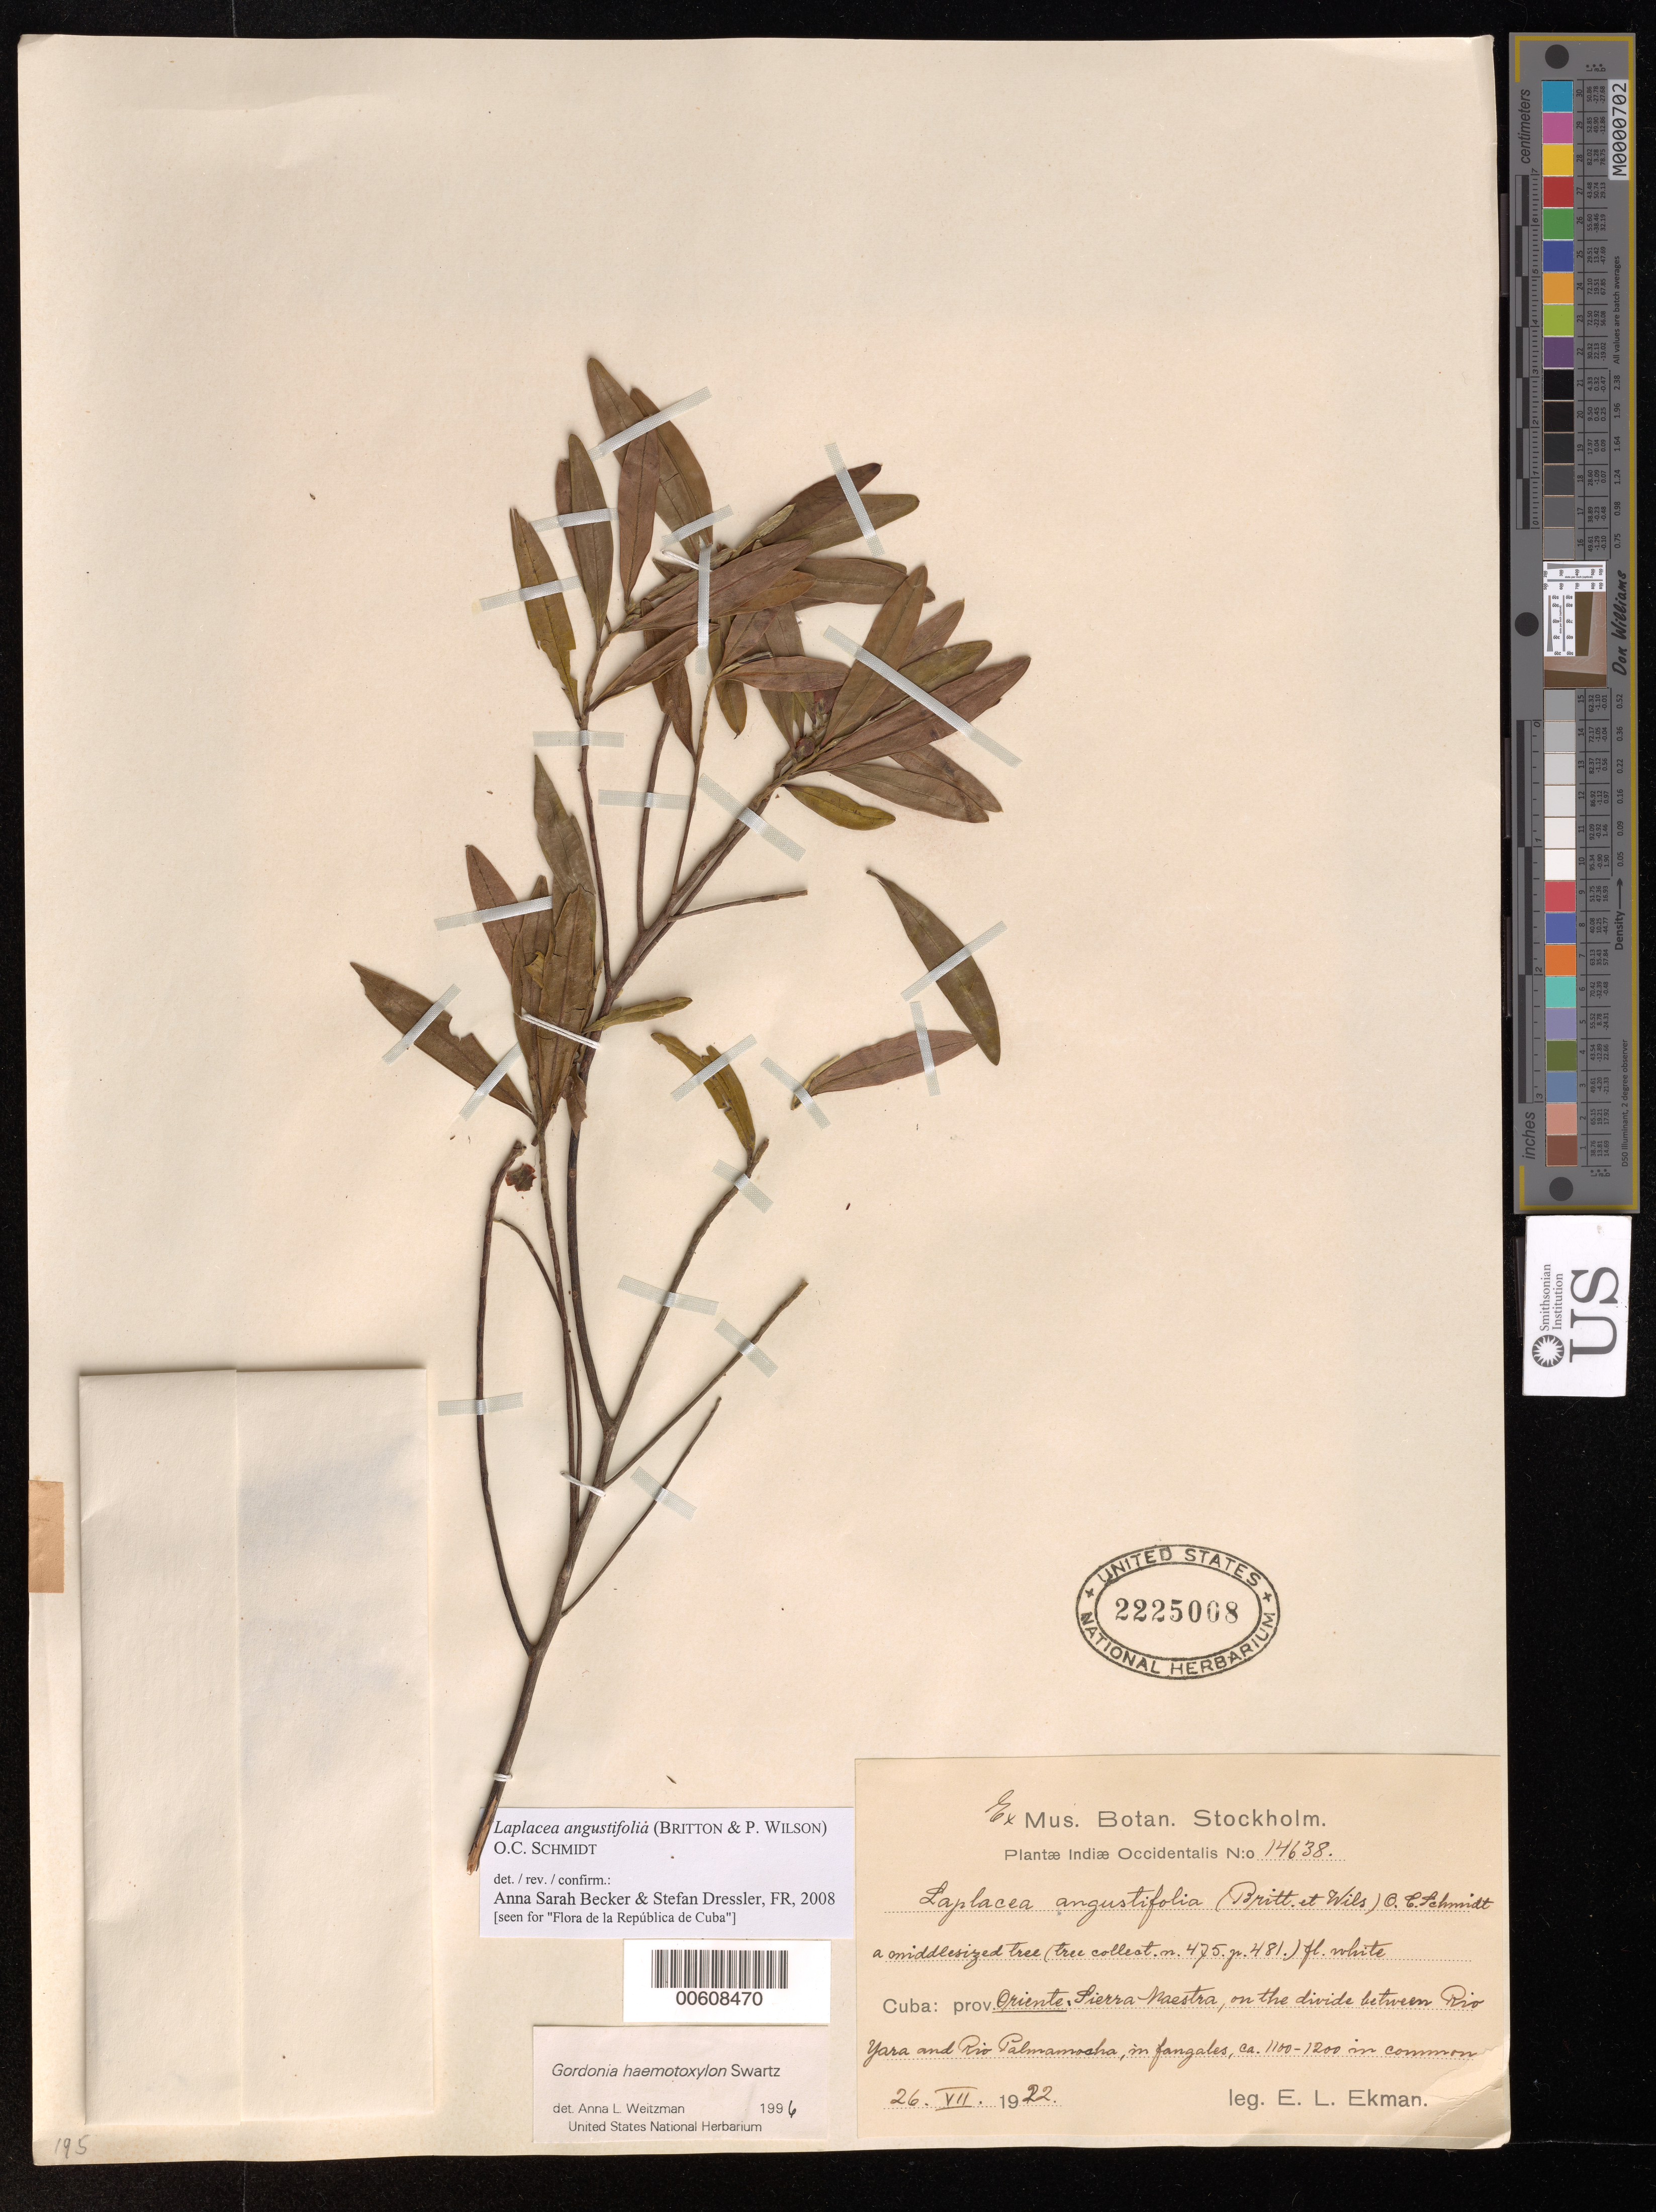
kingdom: Plantae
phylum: Tracheophyta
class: Magnoliopsida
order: Ericales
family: Theaceae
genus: Laplacea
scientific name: Laplacea angustifolia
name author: (Britton & P. Wilson) O.C. Schmidt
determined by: Becker, Anna S.; Dressler, S.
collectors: E. L. Ekman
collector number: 14638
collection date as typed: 26 Jul 1922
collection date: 1922-07-26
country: Cuba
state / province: Oriente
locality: Sierra Maestra, on the divide between Rio Yara and Rio Palmamocha.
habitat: in fangales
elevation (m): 1100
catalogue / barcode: US 2225008